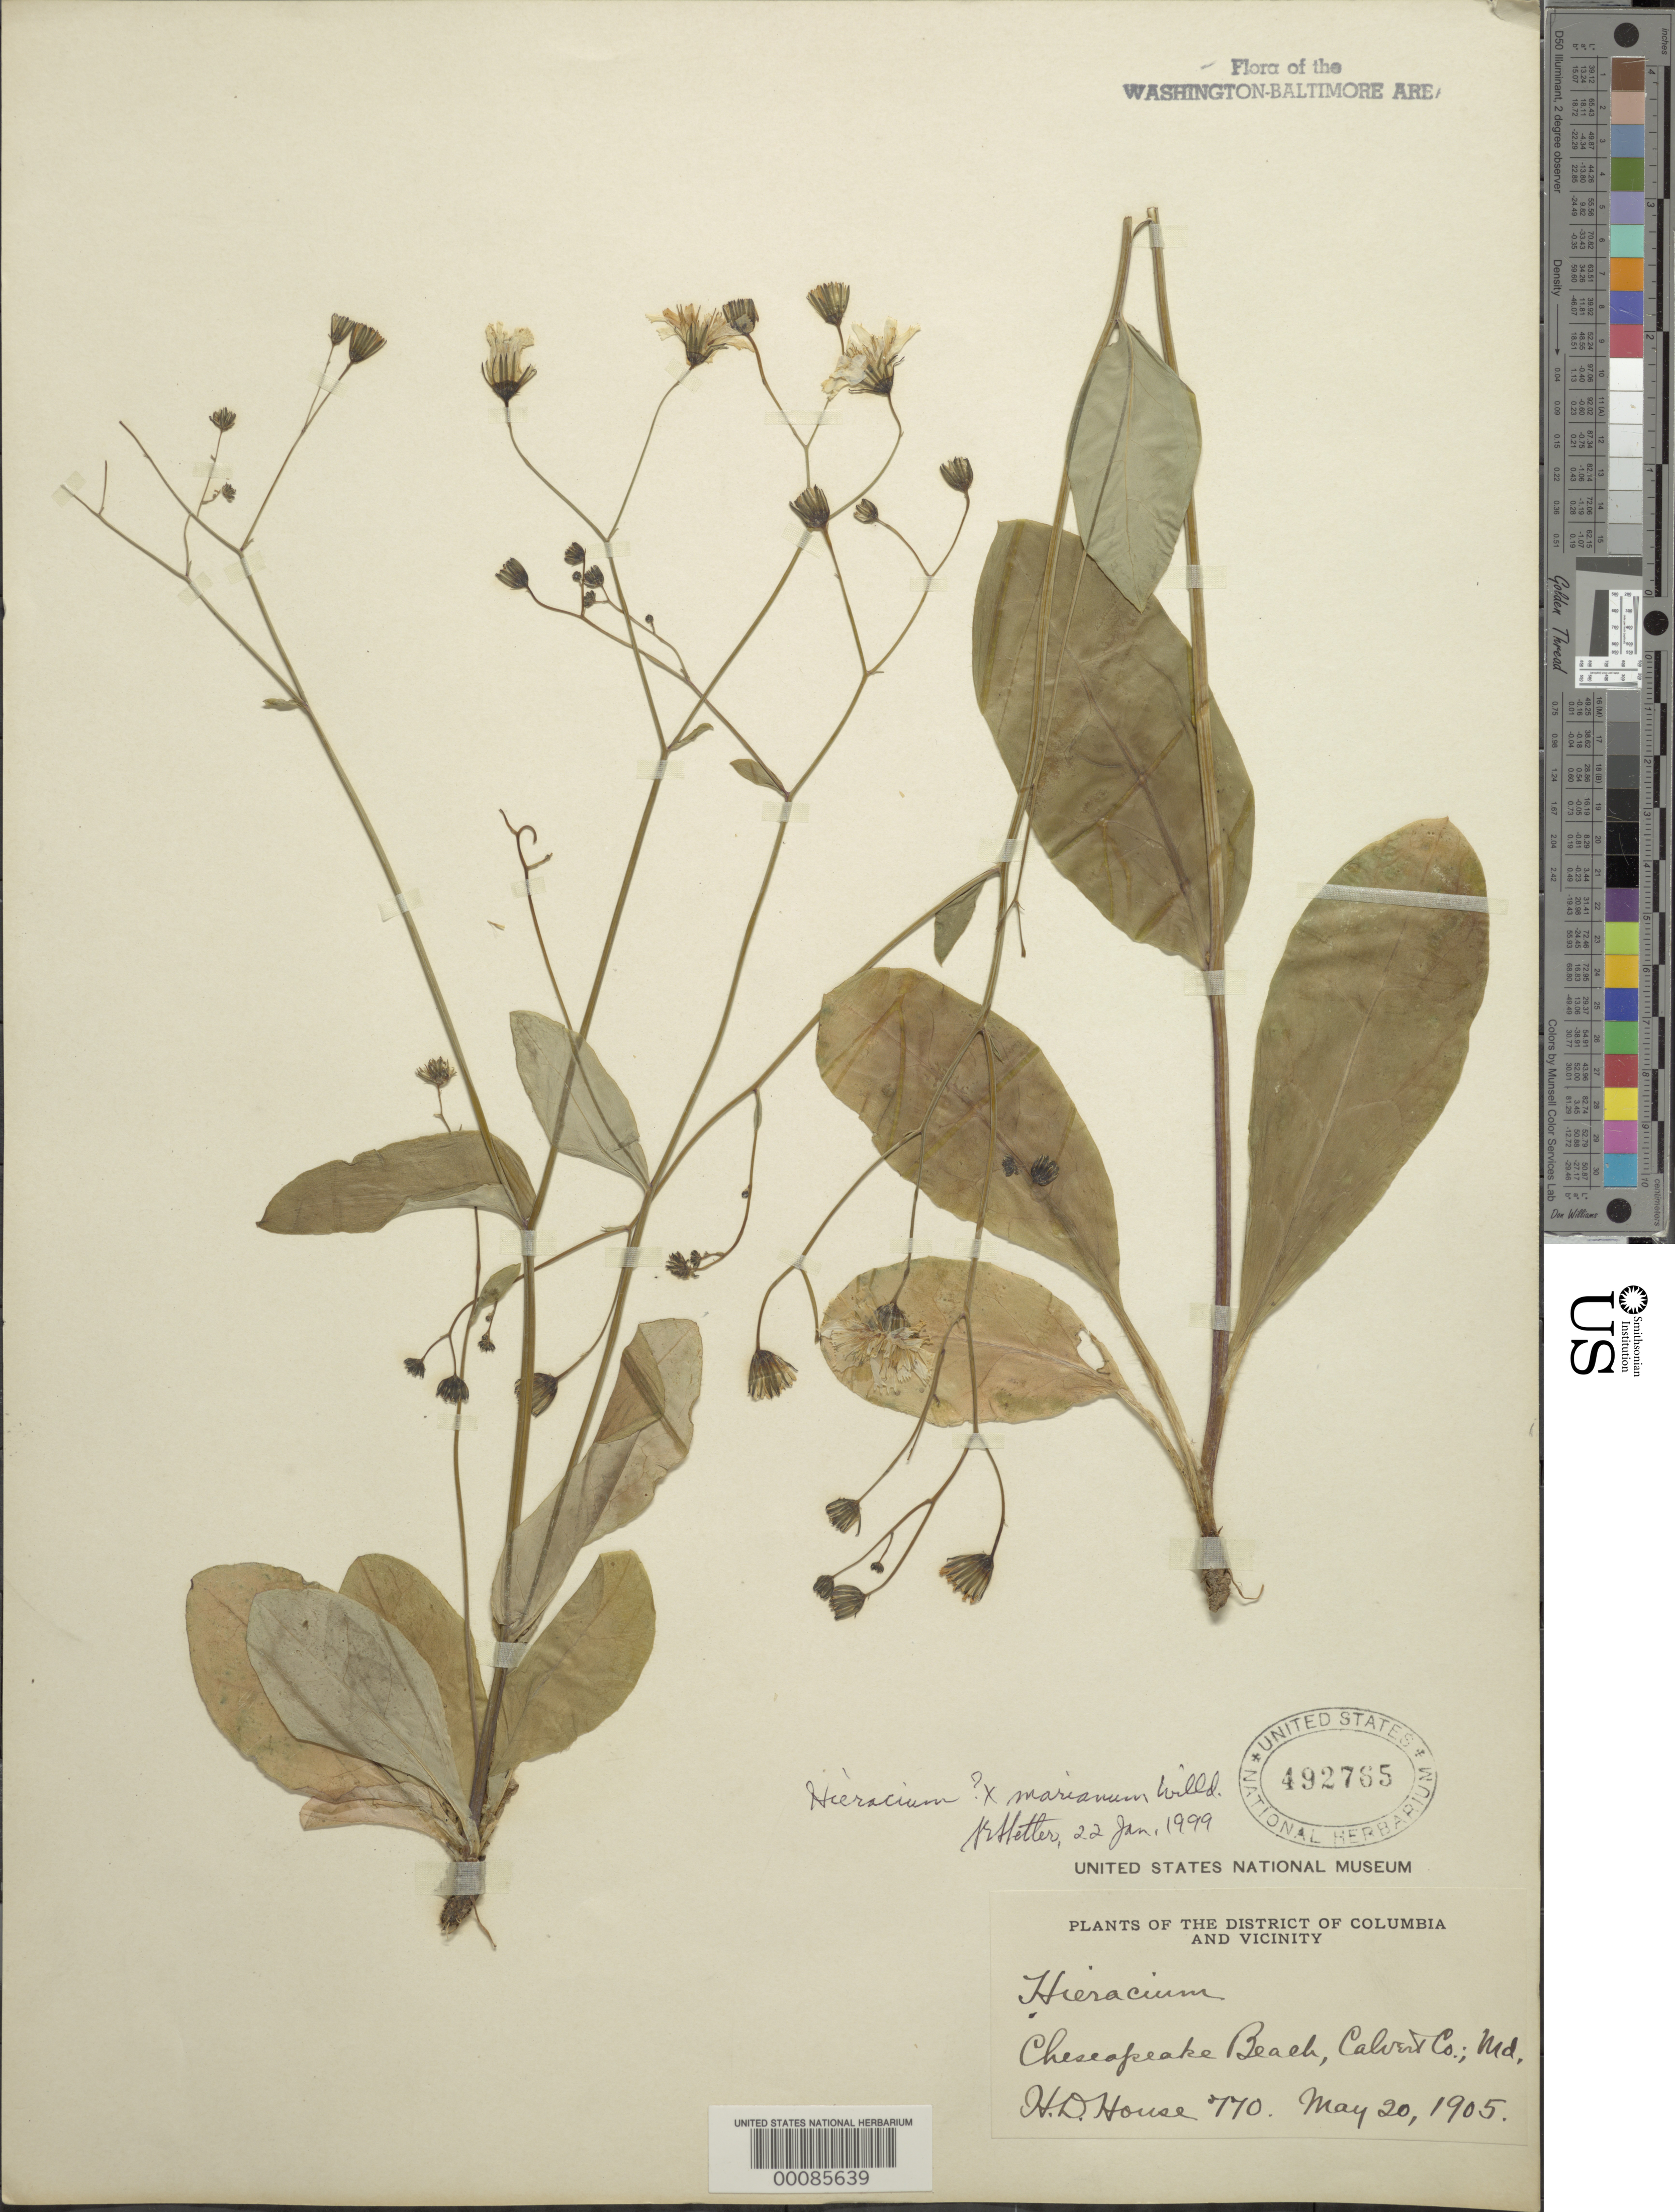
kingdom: Plantae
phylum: Tracheophyta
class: Magnoliopsida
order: Asterales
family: Asteraceae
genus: Hieracium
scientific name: Hieracium marianum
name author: Willd.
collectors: H. D. House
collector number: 770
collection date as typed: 20 May 1905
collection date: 1905-05-20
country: United States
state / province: Maryland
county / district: Calvert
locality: Chesapeake Beach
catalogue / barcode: US 492765